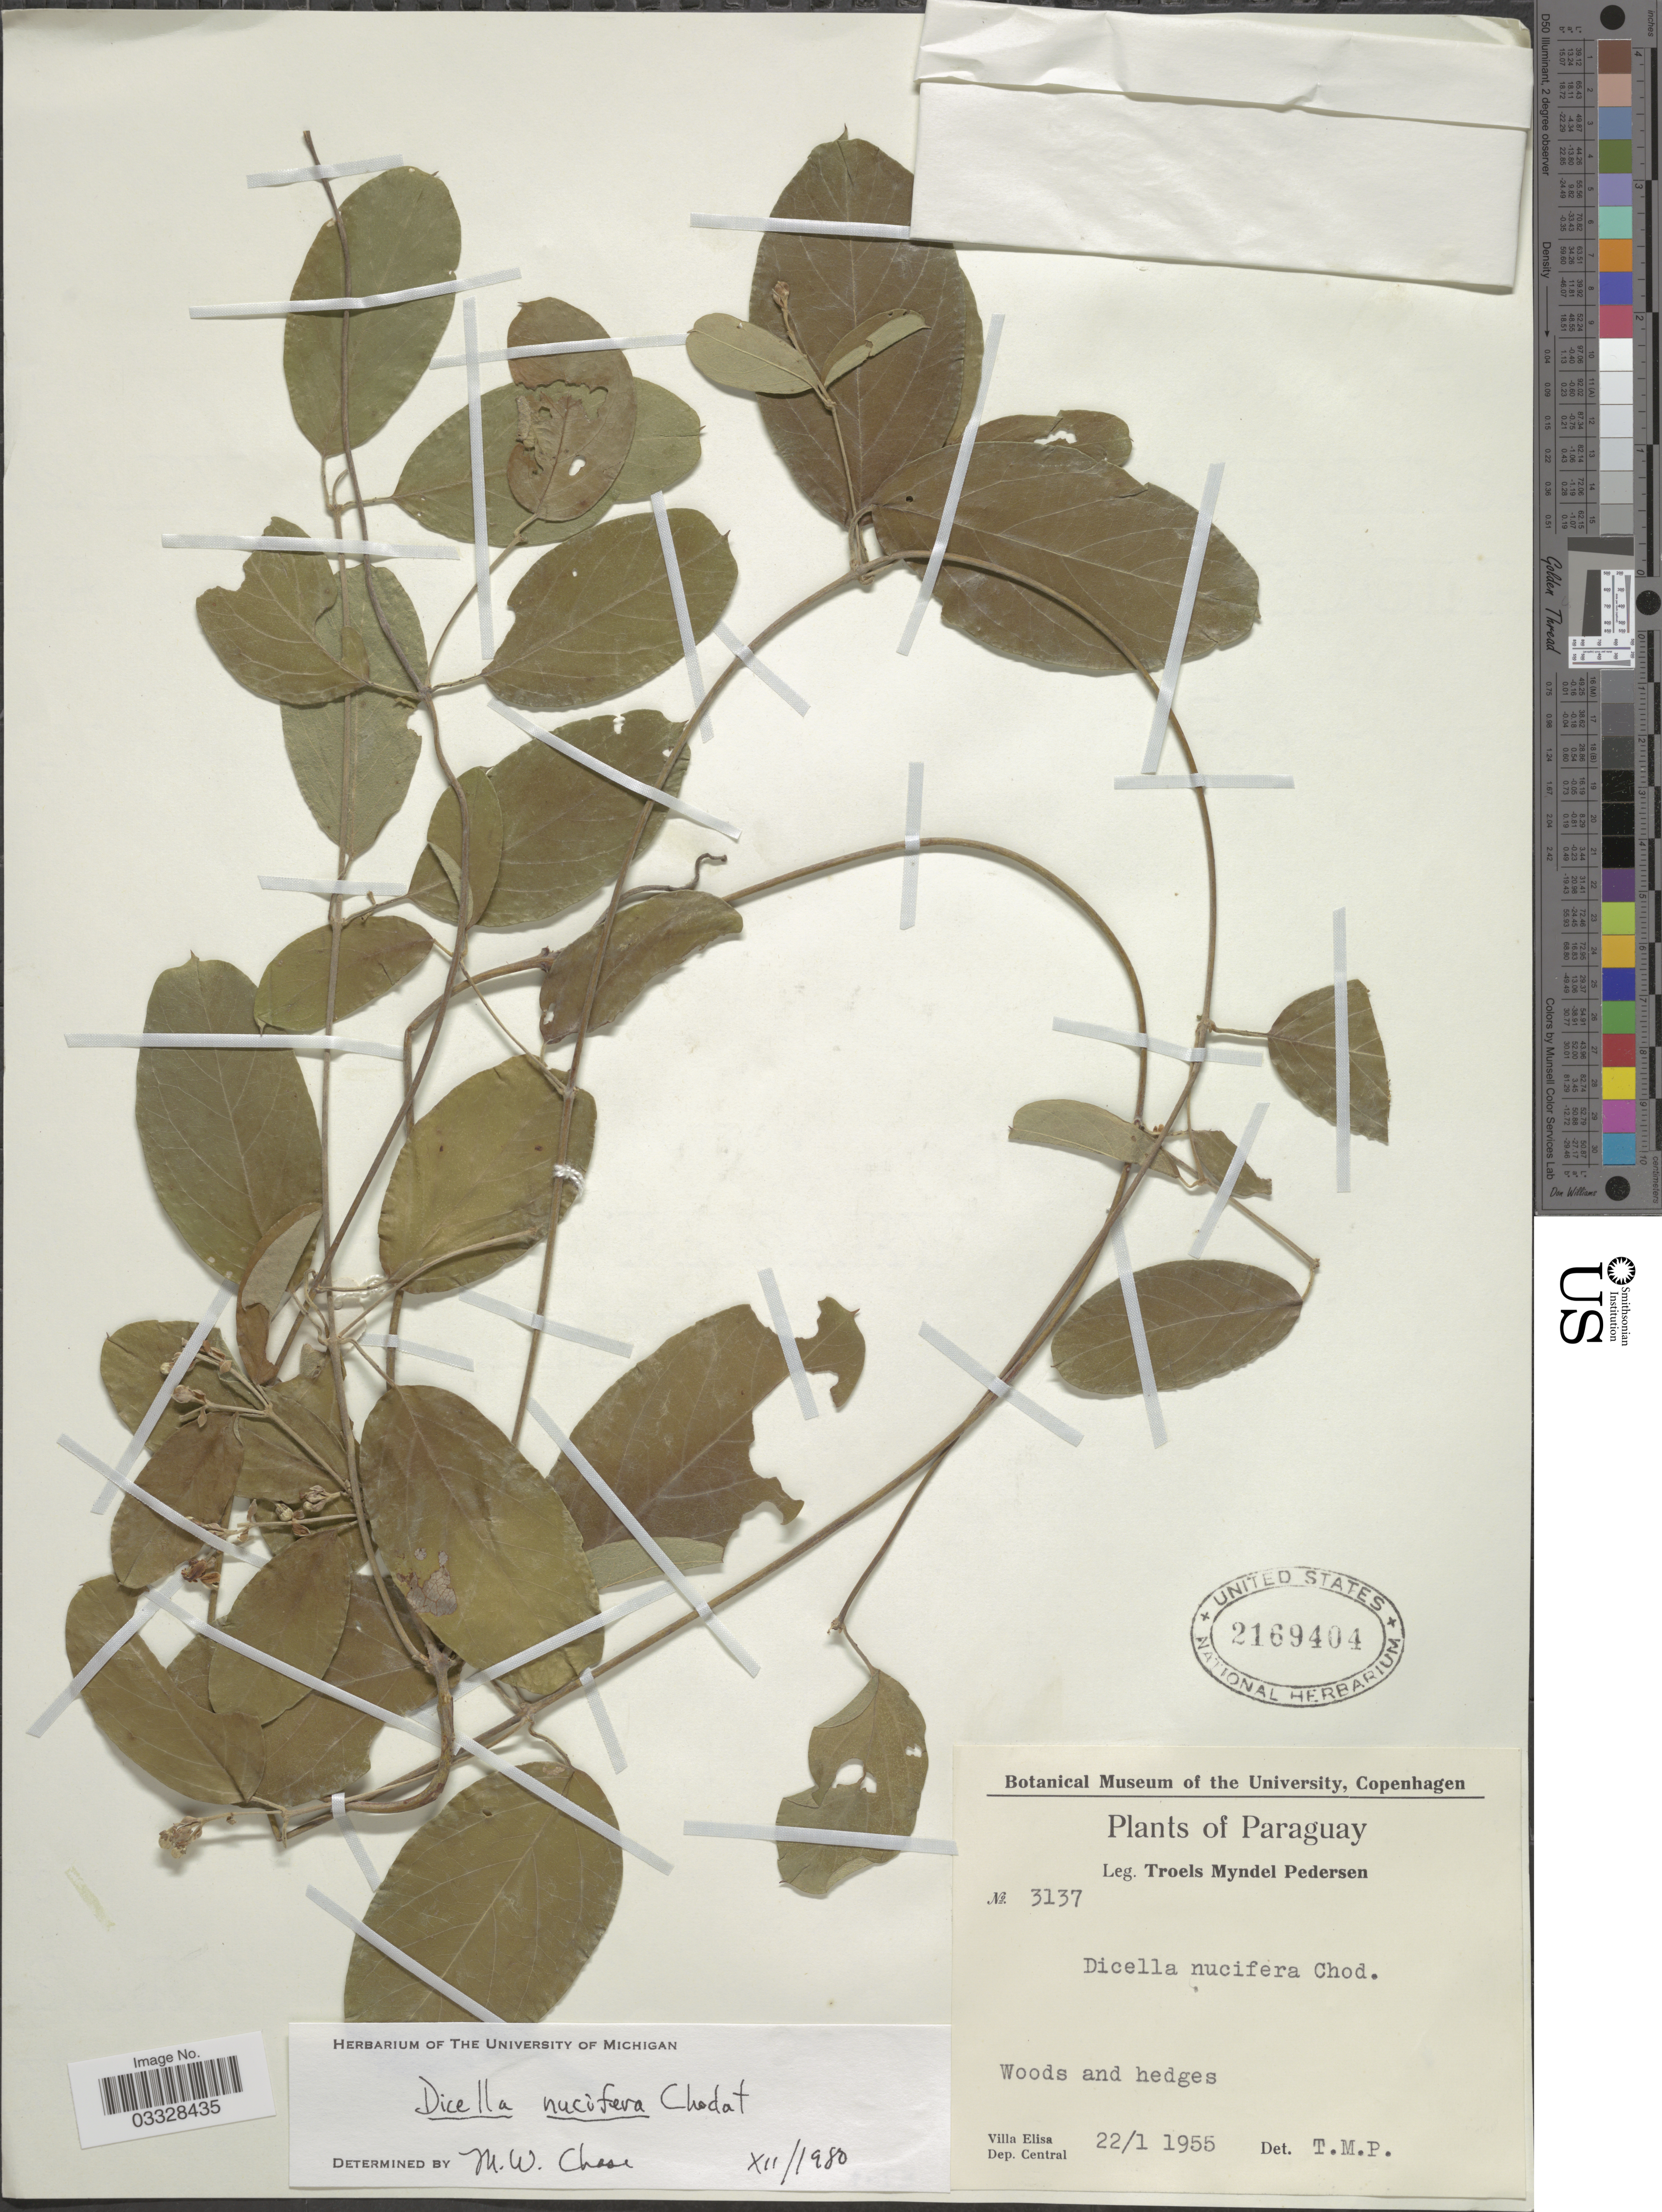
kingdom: Plantae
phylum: Tracheophyta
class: Magnoliopsida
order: Malpighiales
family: Malpighiaceae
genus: Dicella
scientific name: Dicella nucifera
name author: Chodat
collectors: T. Pederson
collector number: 3137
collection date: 1955-01-22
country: Paraguay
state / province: Central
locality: Villa Elisa. Dep. Central.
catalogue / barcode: US 2169404